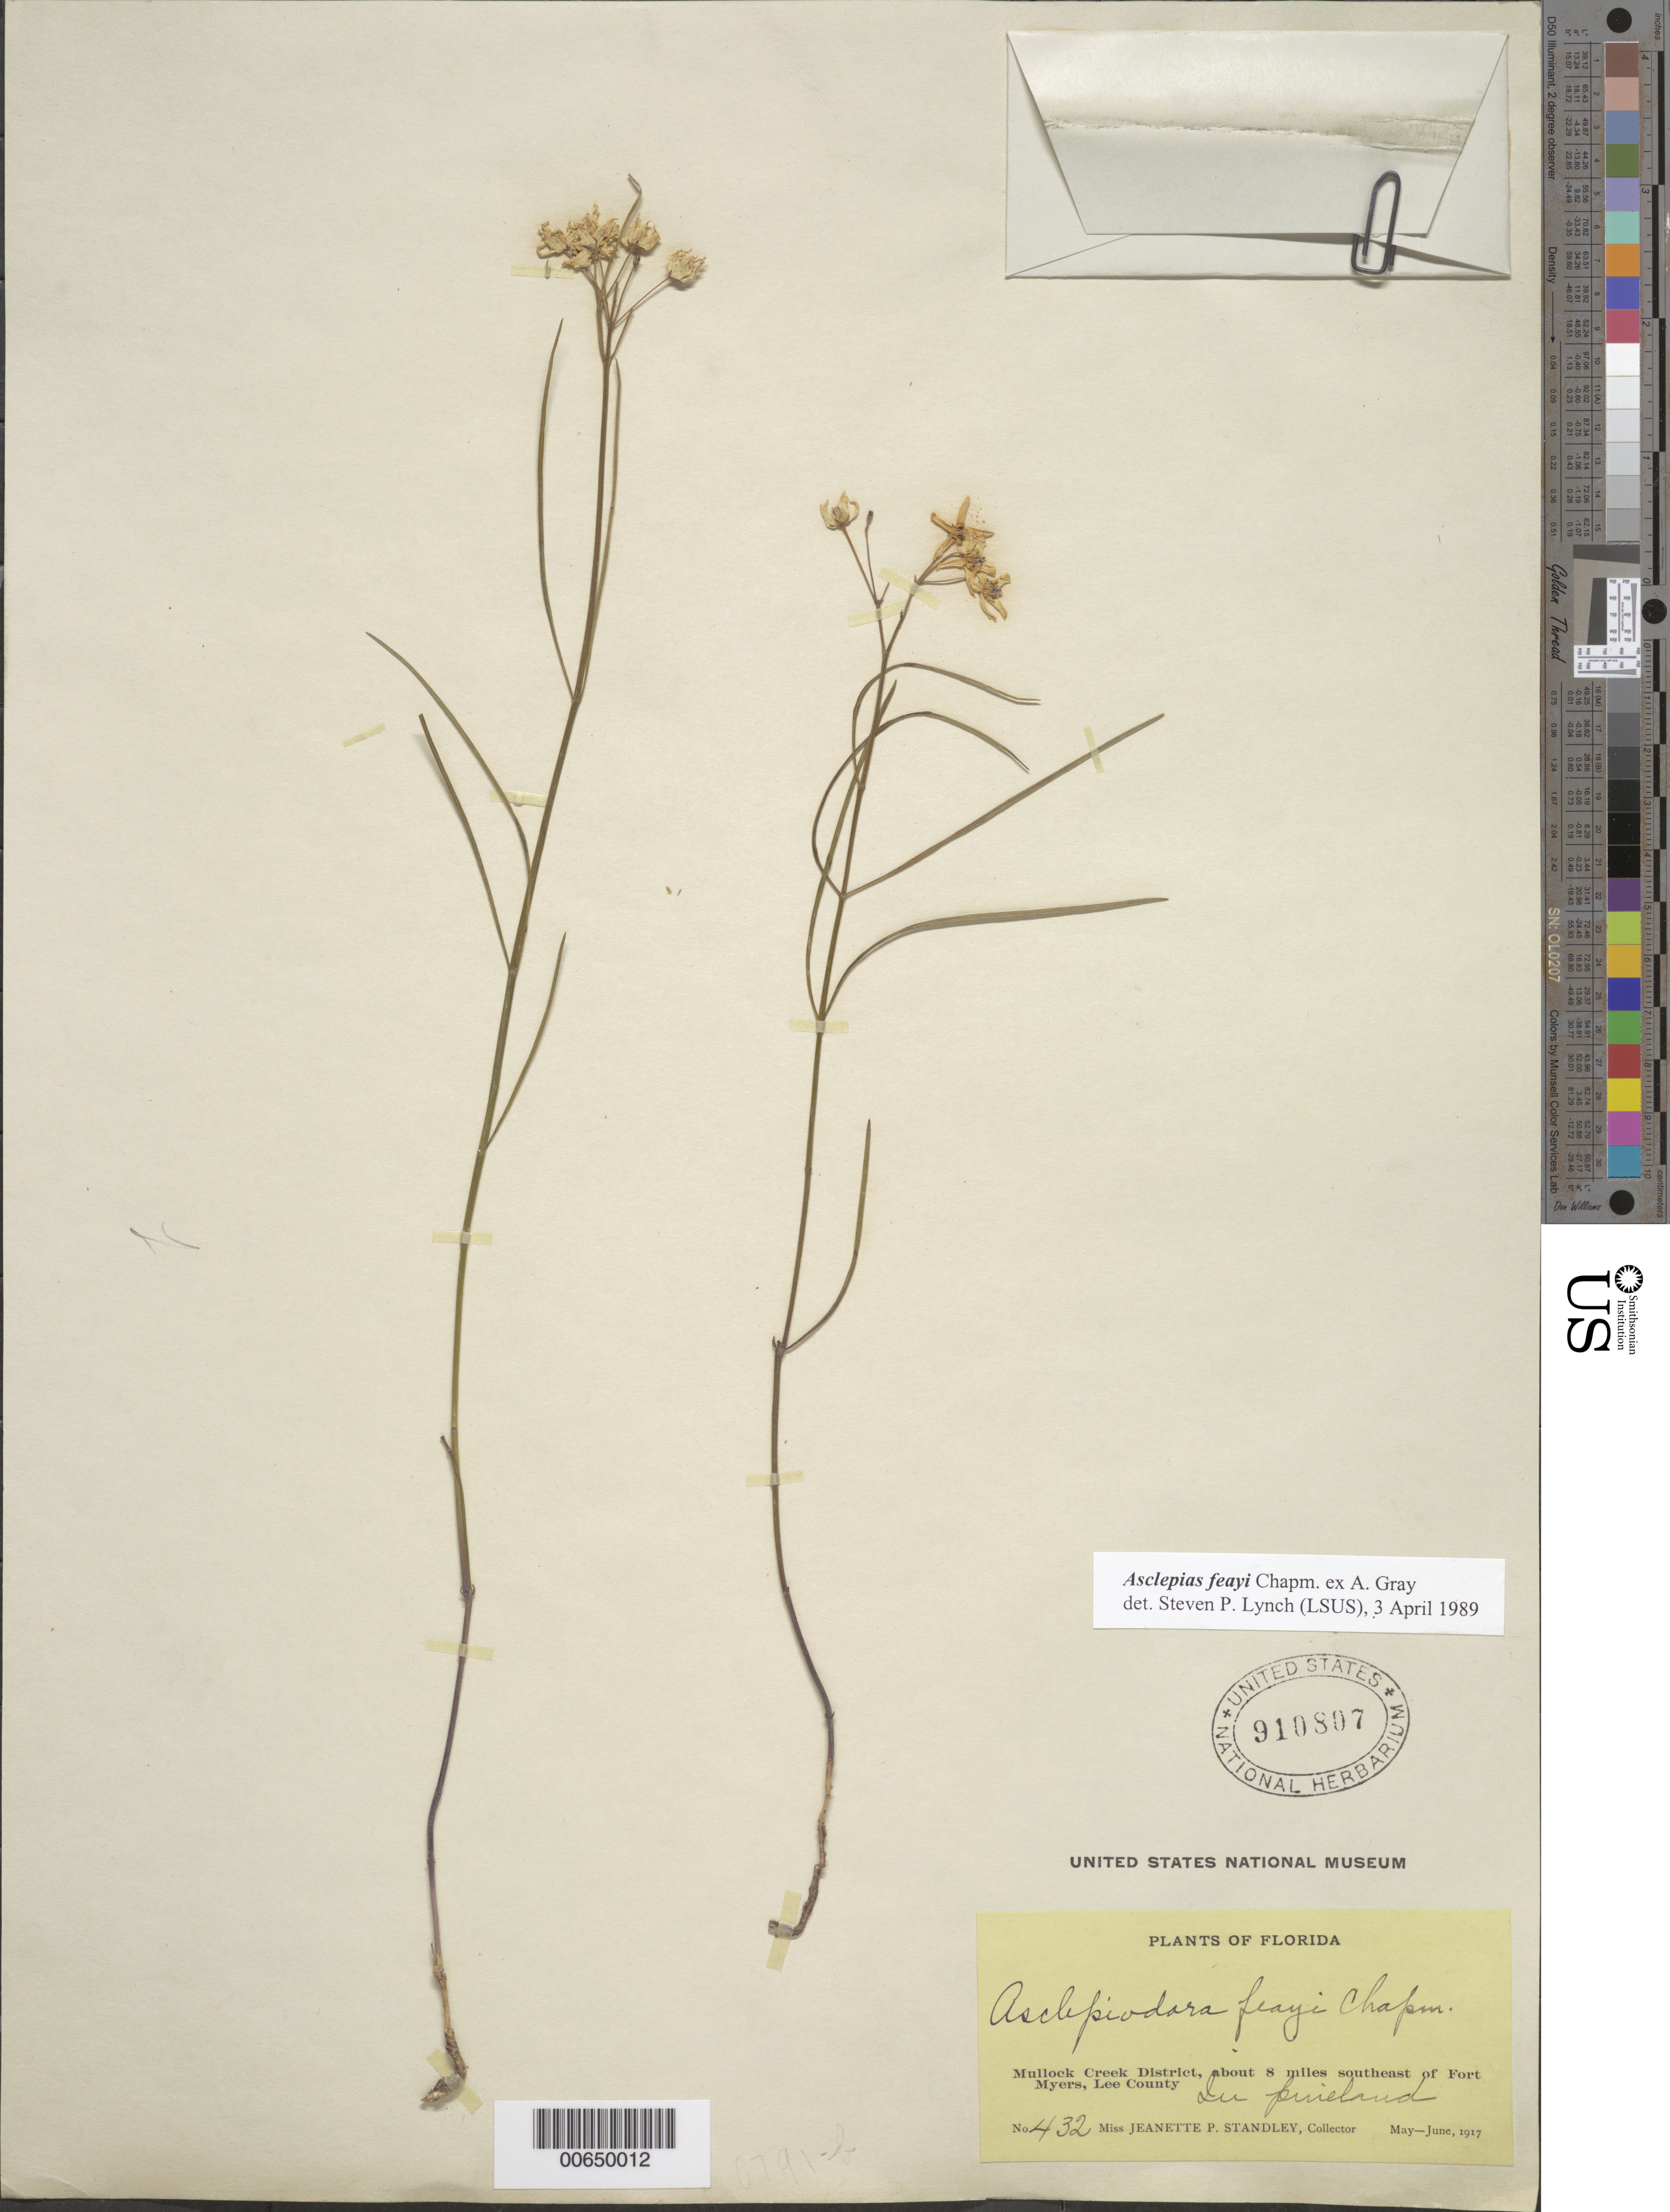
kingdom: Plantae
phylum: Tracheophyta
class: Magnoliopsida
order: Gentianales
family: Apocynaceae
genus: Asclepias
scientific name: Asclepias feayi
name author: Chapm. ex A. Gray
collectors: J. P. Standley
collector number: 432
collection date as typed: May 1877 to -- Jun 1917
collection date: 1877-05/1917-06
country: United States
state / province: Florida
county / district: Lee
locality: Mullock Creek District, about 8 miles SE of St. Myers.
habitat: In pineland.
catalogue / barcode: US 910807